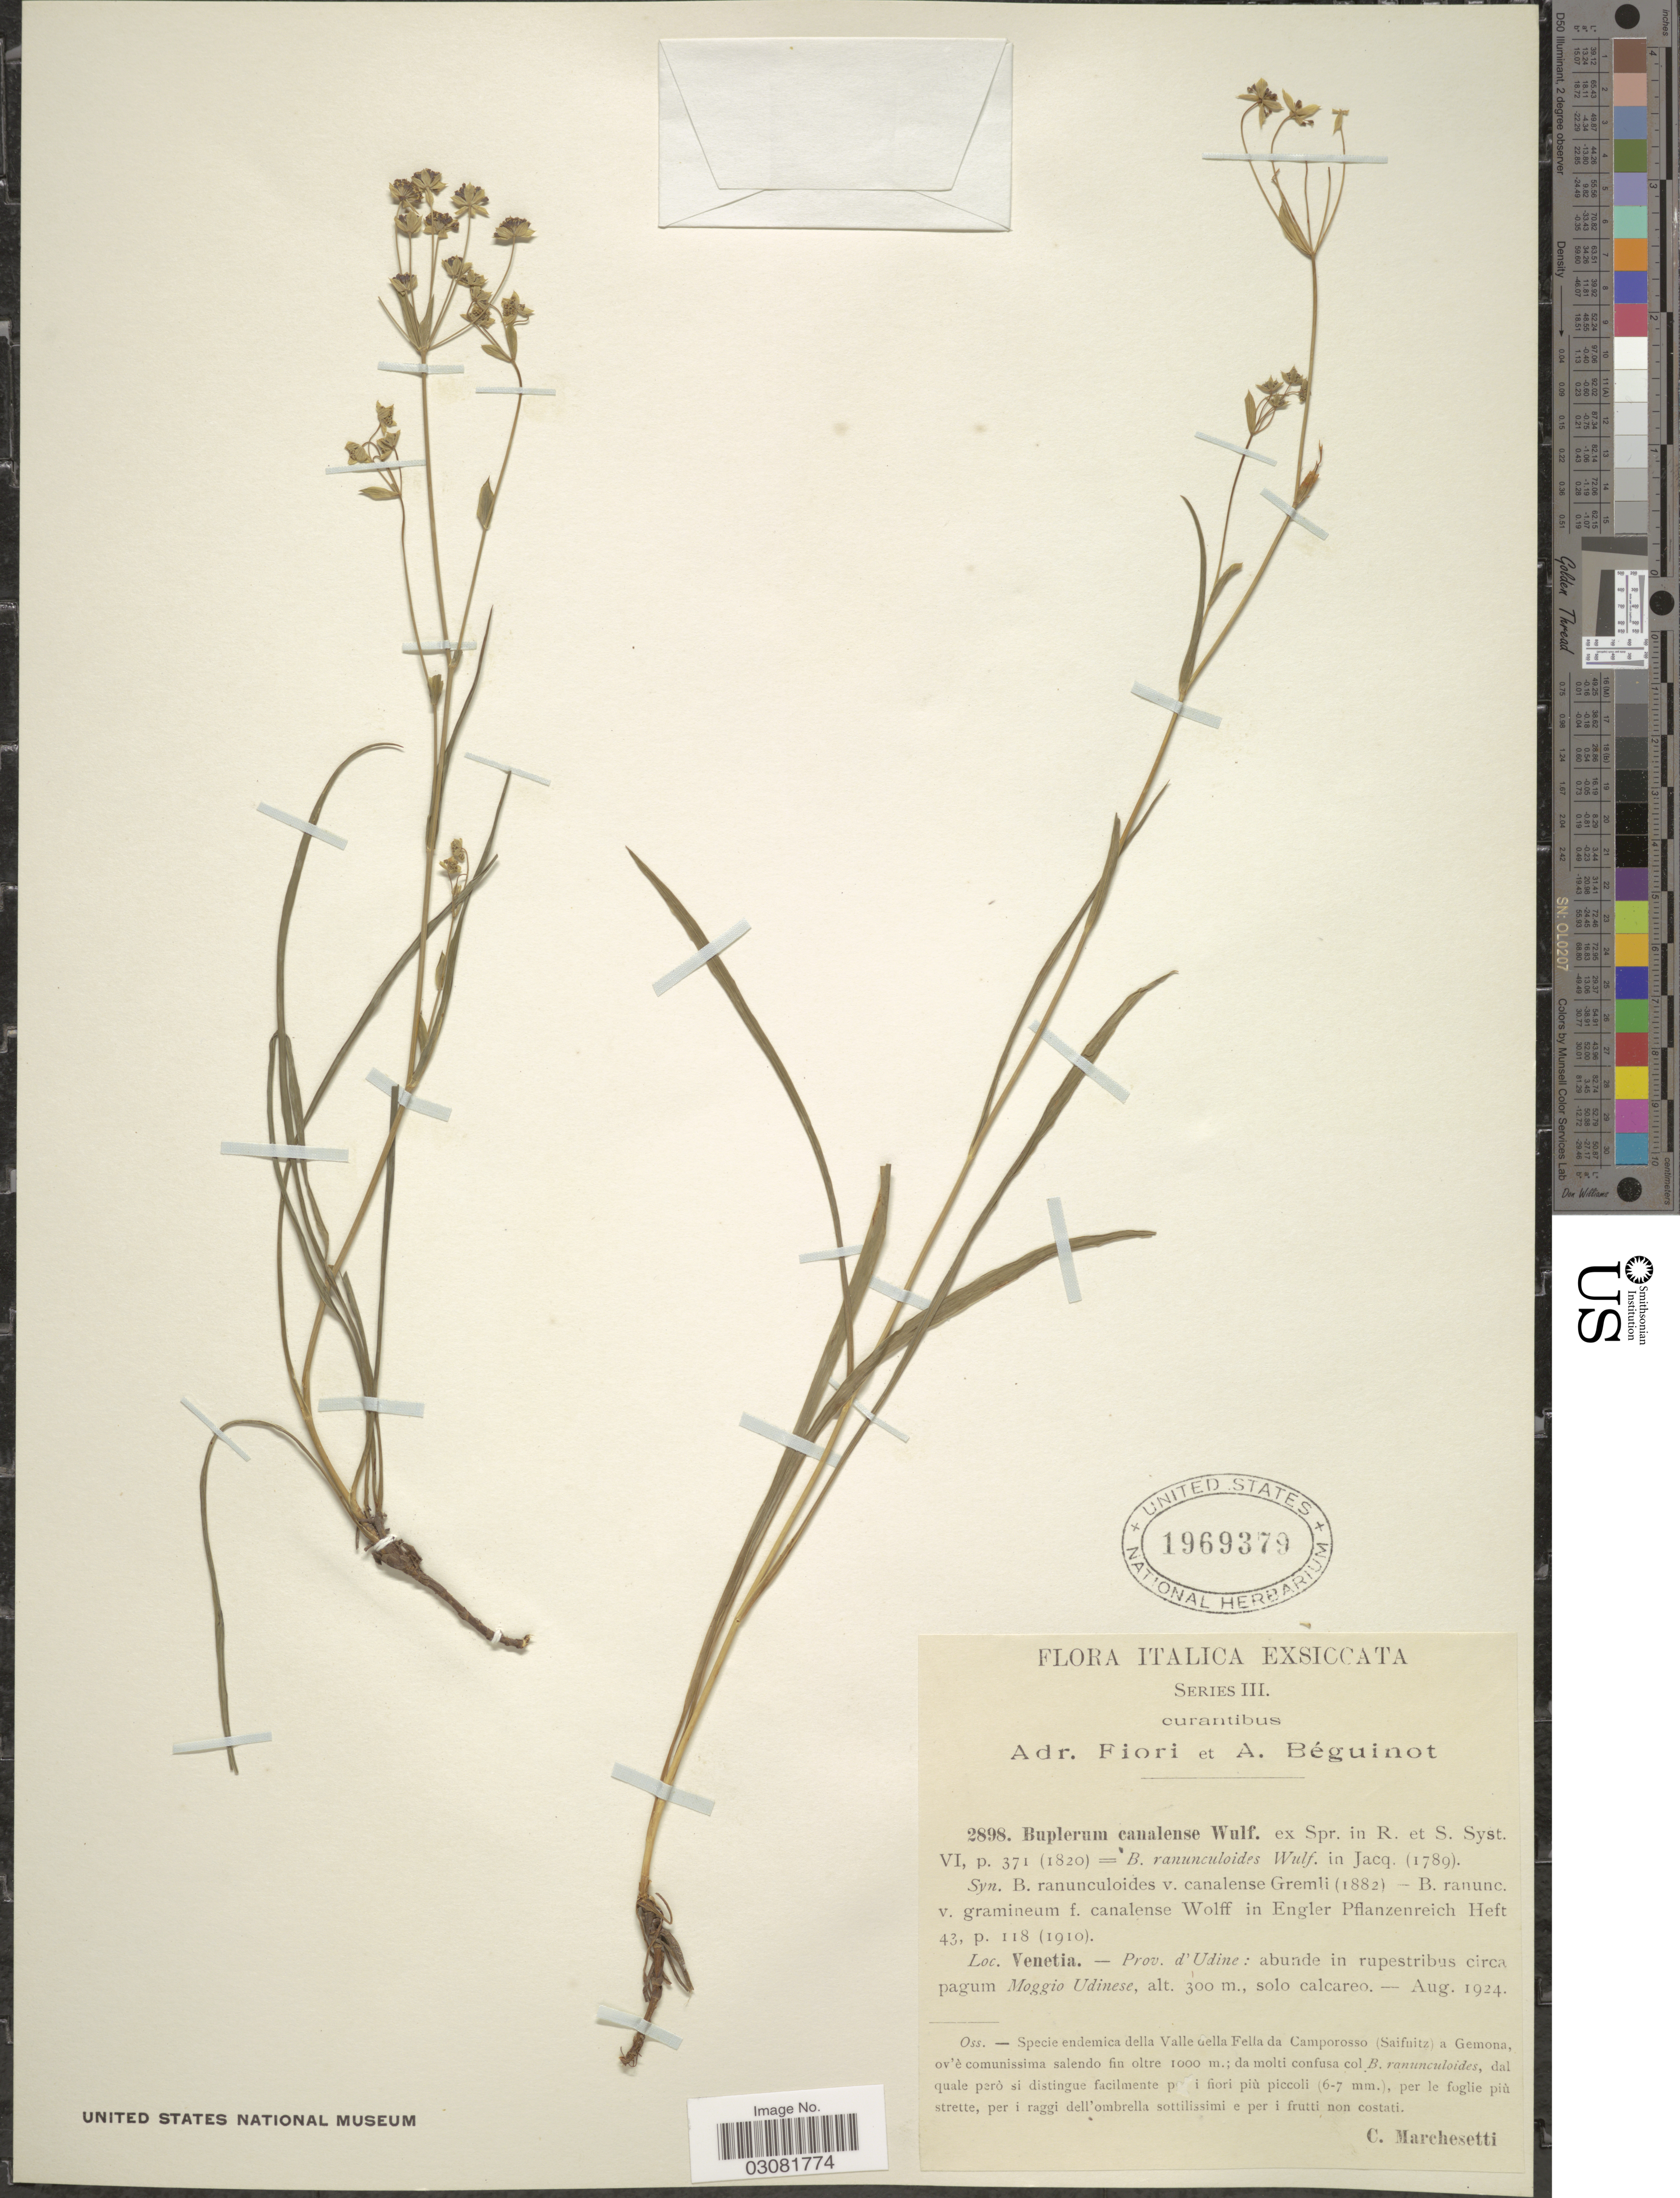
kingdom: Plantae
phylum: Tracheophyta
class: Magnoliopsida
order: Apiales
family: Apiaceae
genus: Bupleurum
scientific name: Bupleurum canalense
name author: Wulfen ex Spreng.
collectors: C. Marchesetti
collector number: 2898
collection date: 1924-08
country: Italy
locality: Venetia.-Prov. d'Udine: abunde in rupestribus circa pagum Moggio Udinese.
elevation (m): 300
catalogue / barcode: US 1969379